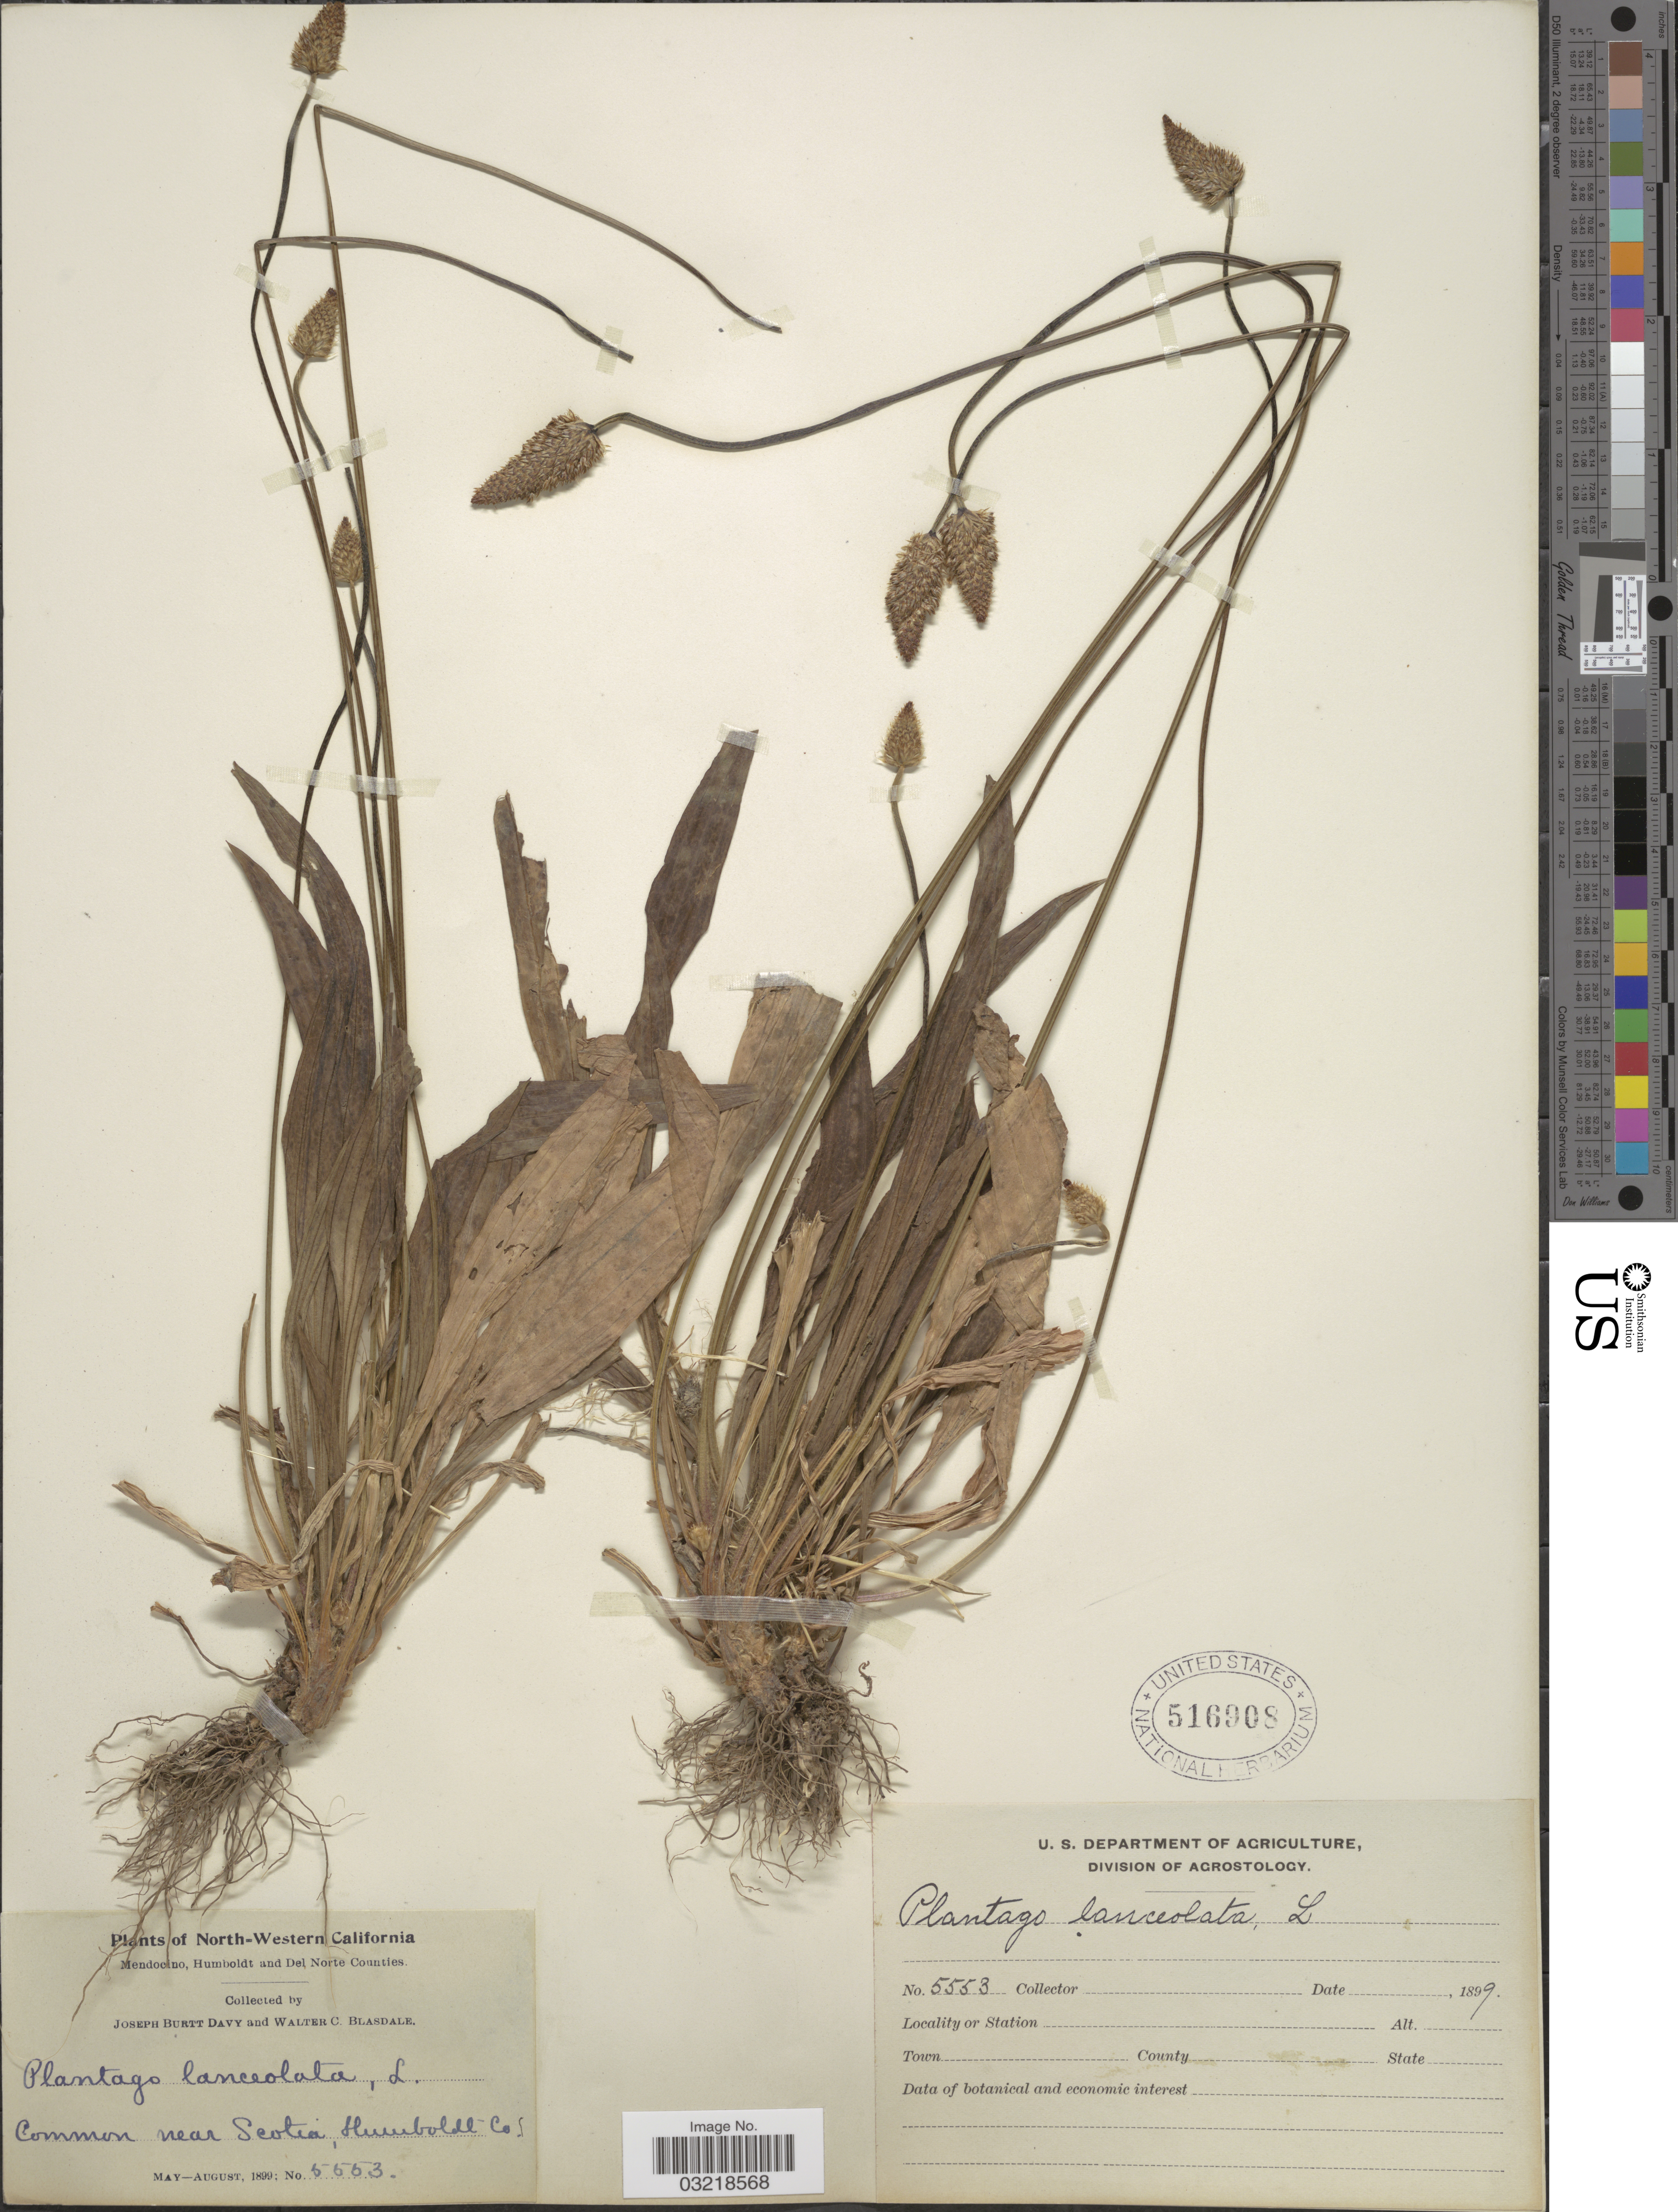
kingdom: Plantae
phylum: Tracheophyta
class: Magnoliopsida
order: Lamiales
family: Plantaginaceae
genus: Plantago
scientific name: Plantago lanceolata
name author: L.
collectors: J. Burtt Davy & W. Blasdale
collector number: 5553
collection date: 1899-05/1899-08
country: United States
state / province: California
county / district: Humboldt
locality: North-Western California. Mendocino, Humboldt and Del Norte Counties. Common near Scotia, Humboldt Co.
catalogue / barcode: US 516908